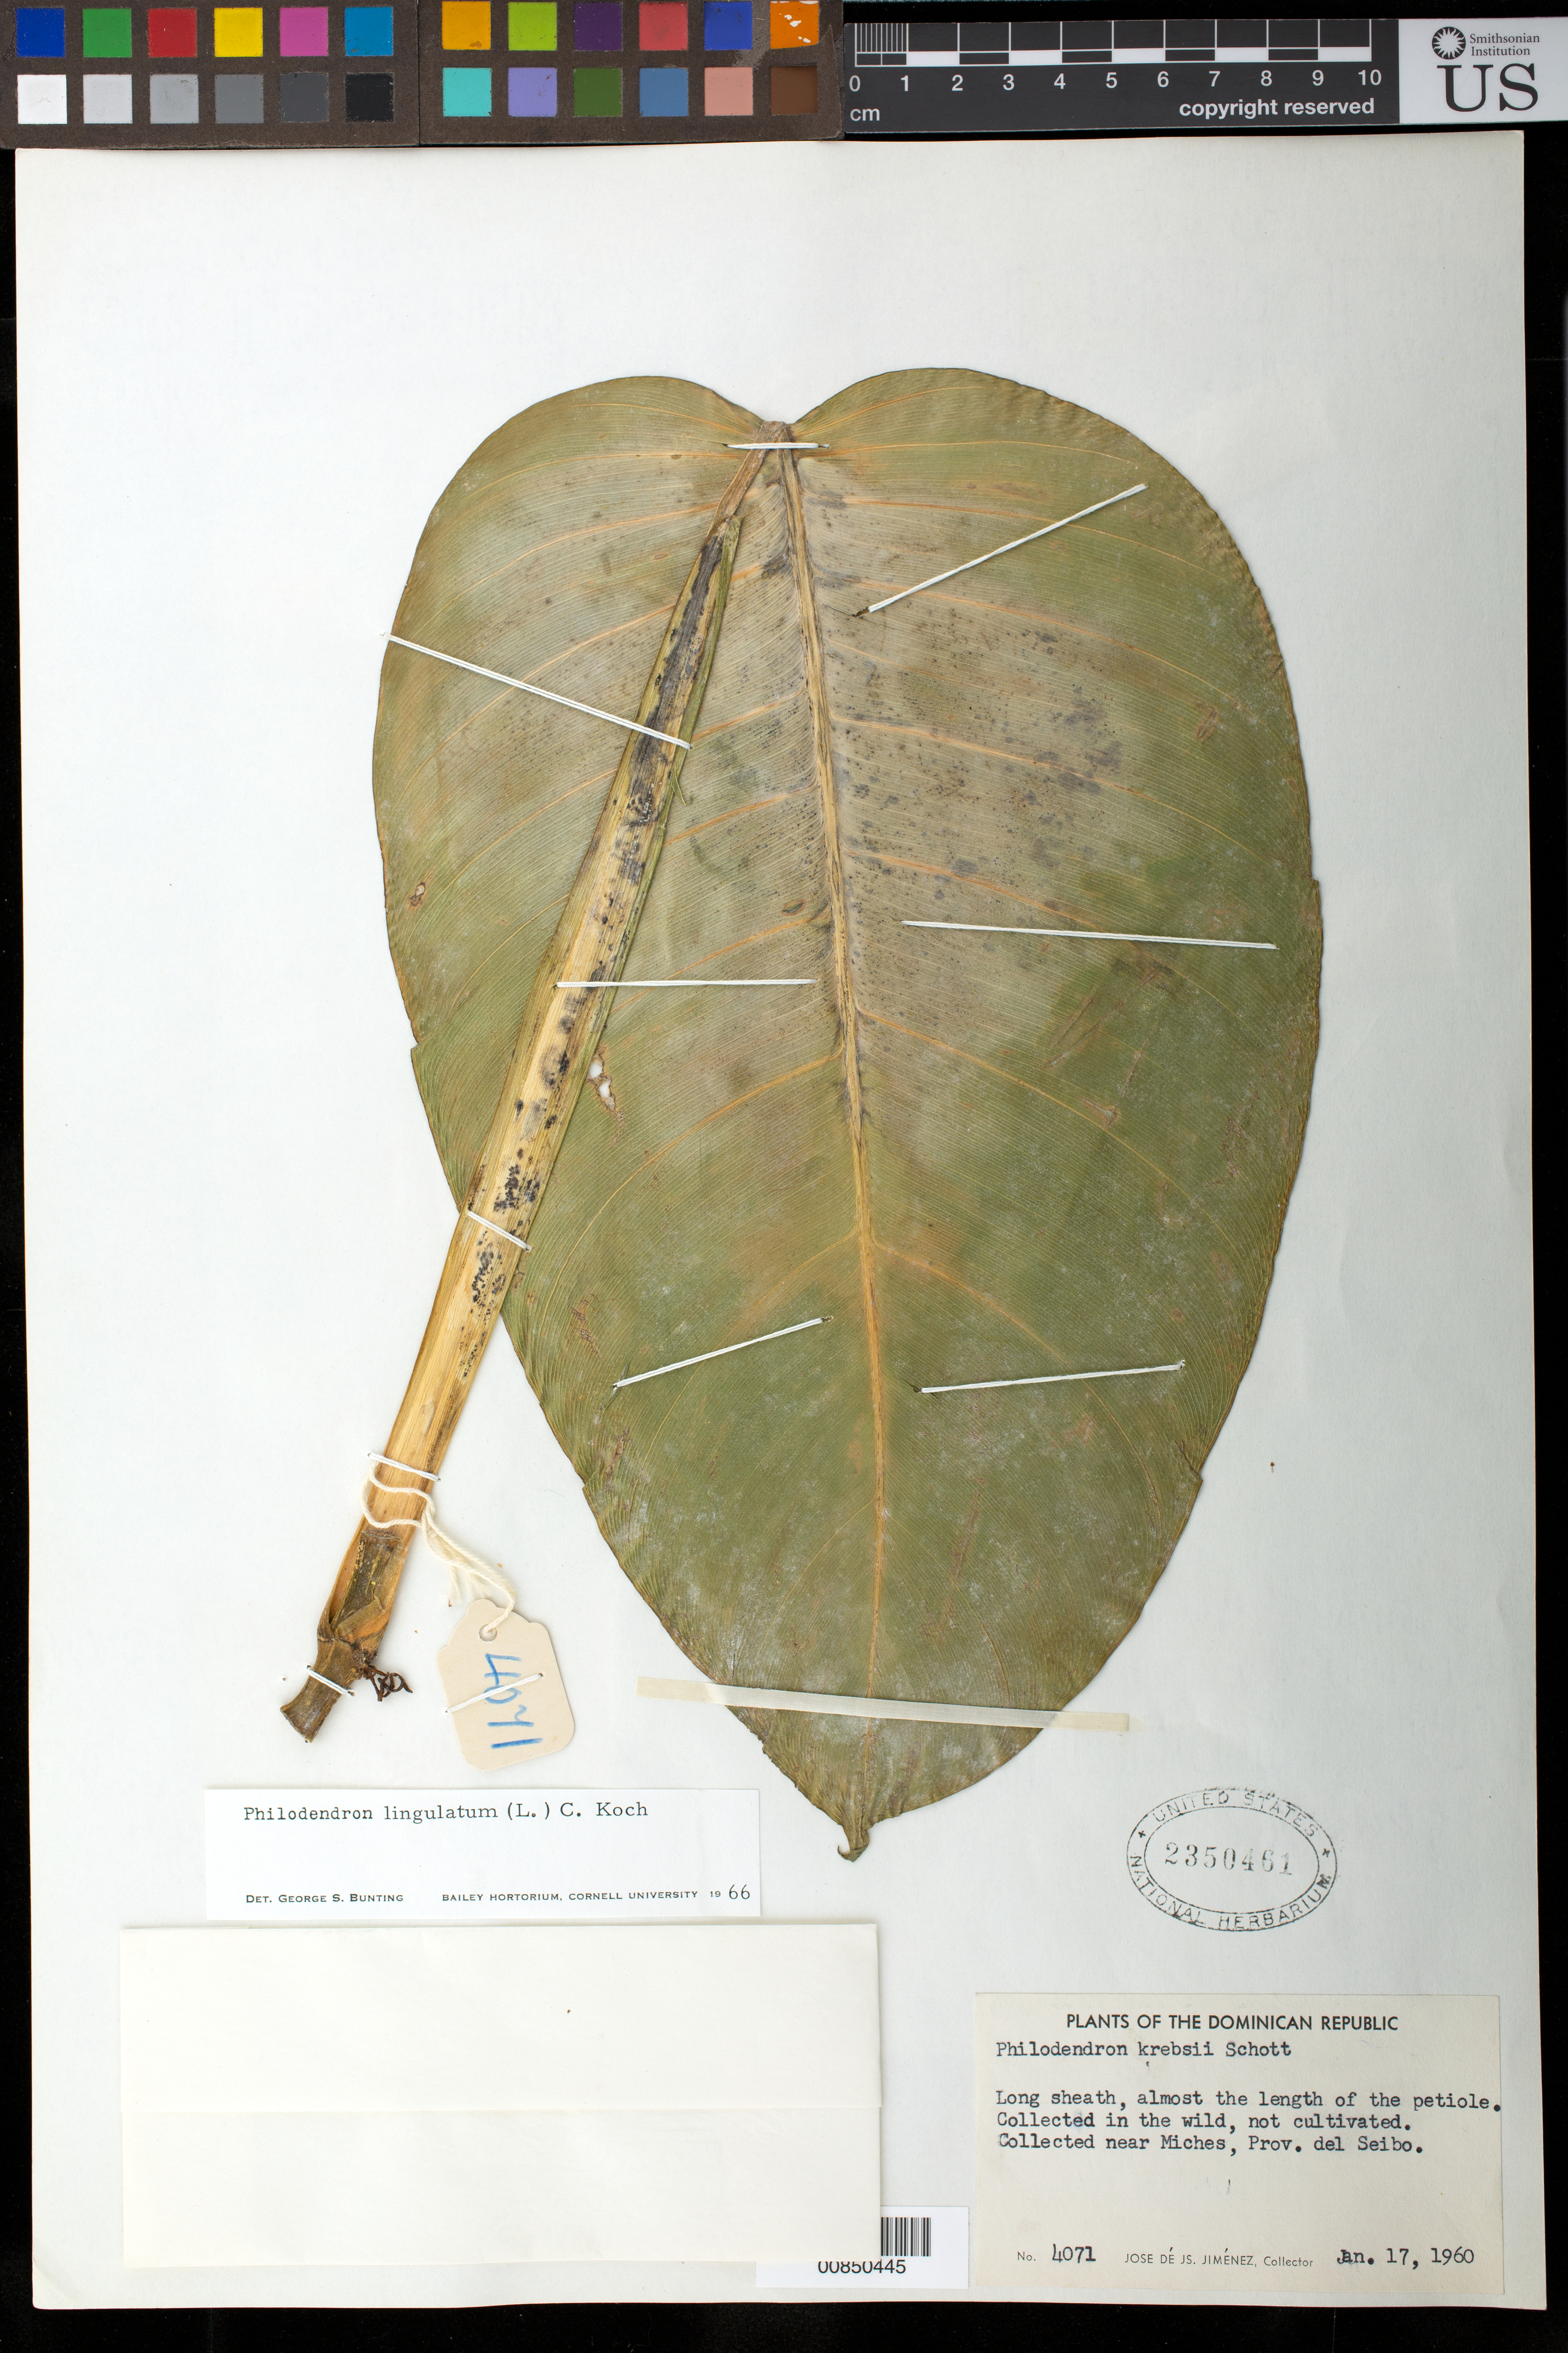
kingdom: Plantae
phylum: Tracheophyta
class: Liliopsida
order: Alismatales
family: Araceae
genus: Philodendron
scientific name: Philodendron lingulatum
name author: (L.) K. Koch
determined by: Bunting, G. S.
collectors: J. J. Jiménez Almonte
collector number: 4071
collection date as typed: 17 Jan 1960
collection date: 1960-01-17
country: Dominican Republic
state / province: El Seibo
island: Hispaniola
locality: Near Miches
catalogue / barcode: US 2350461